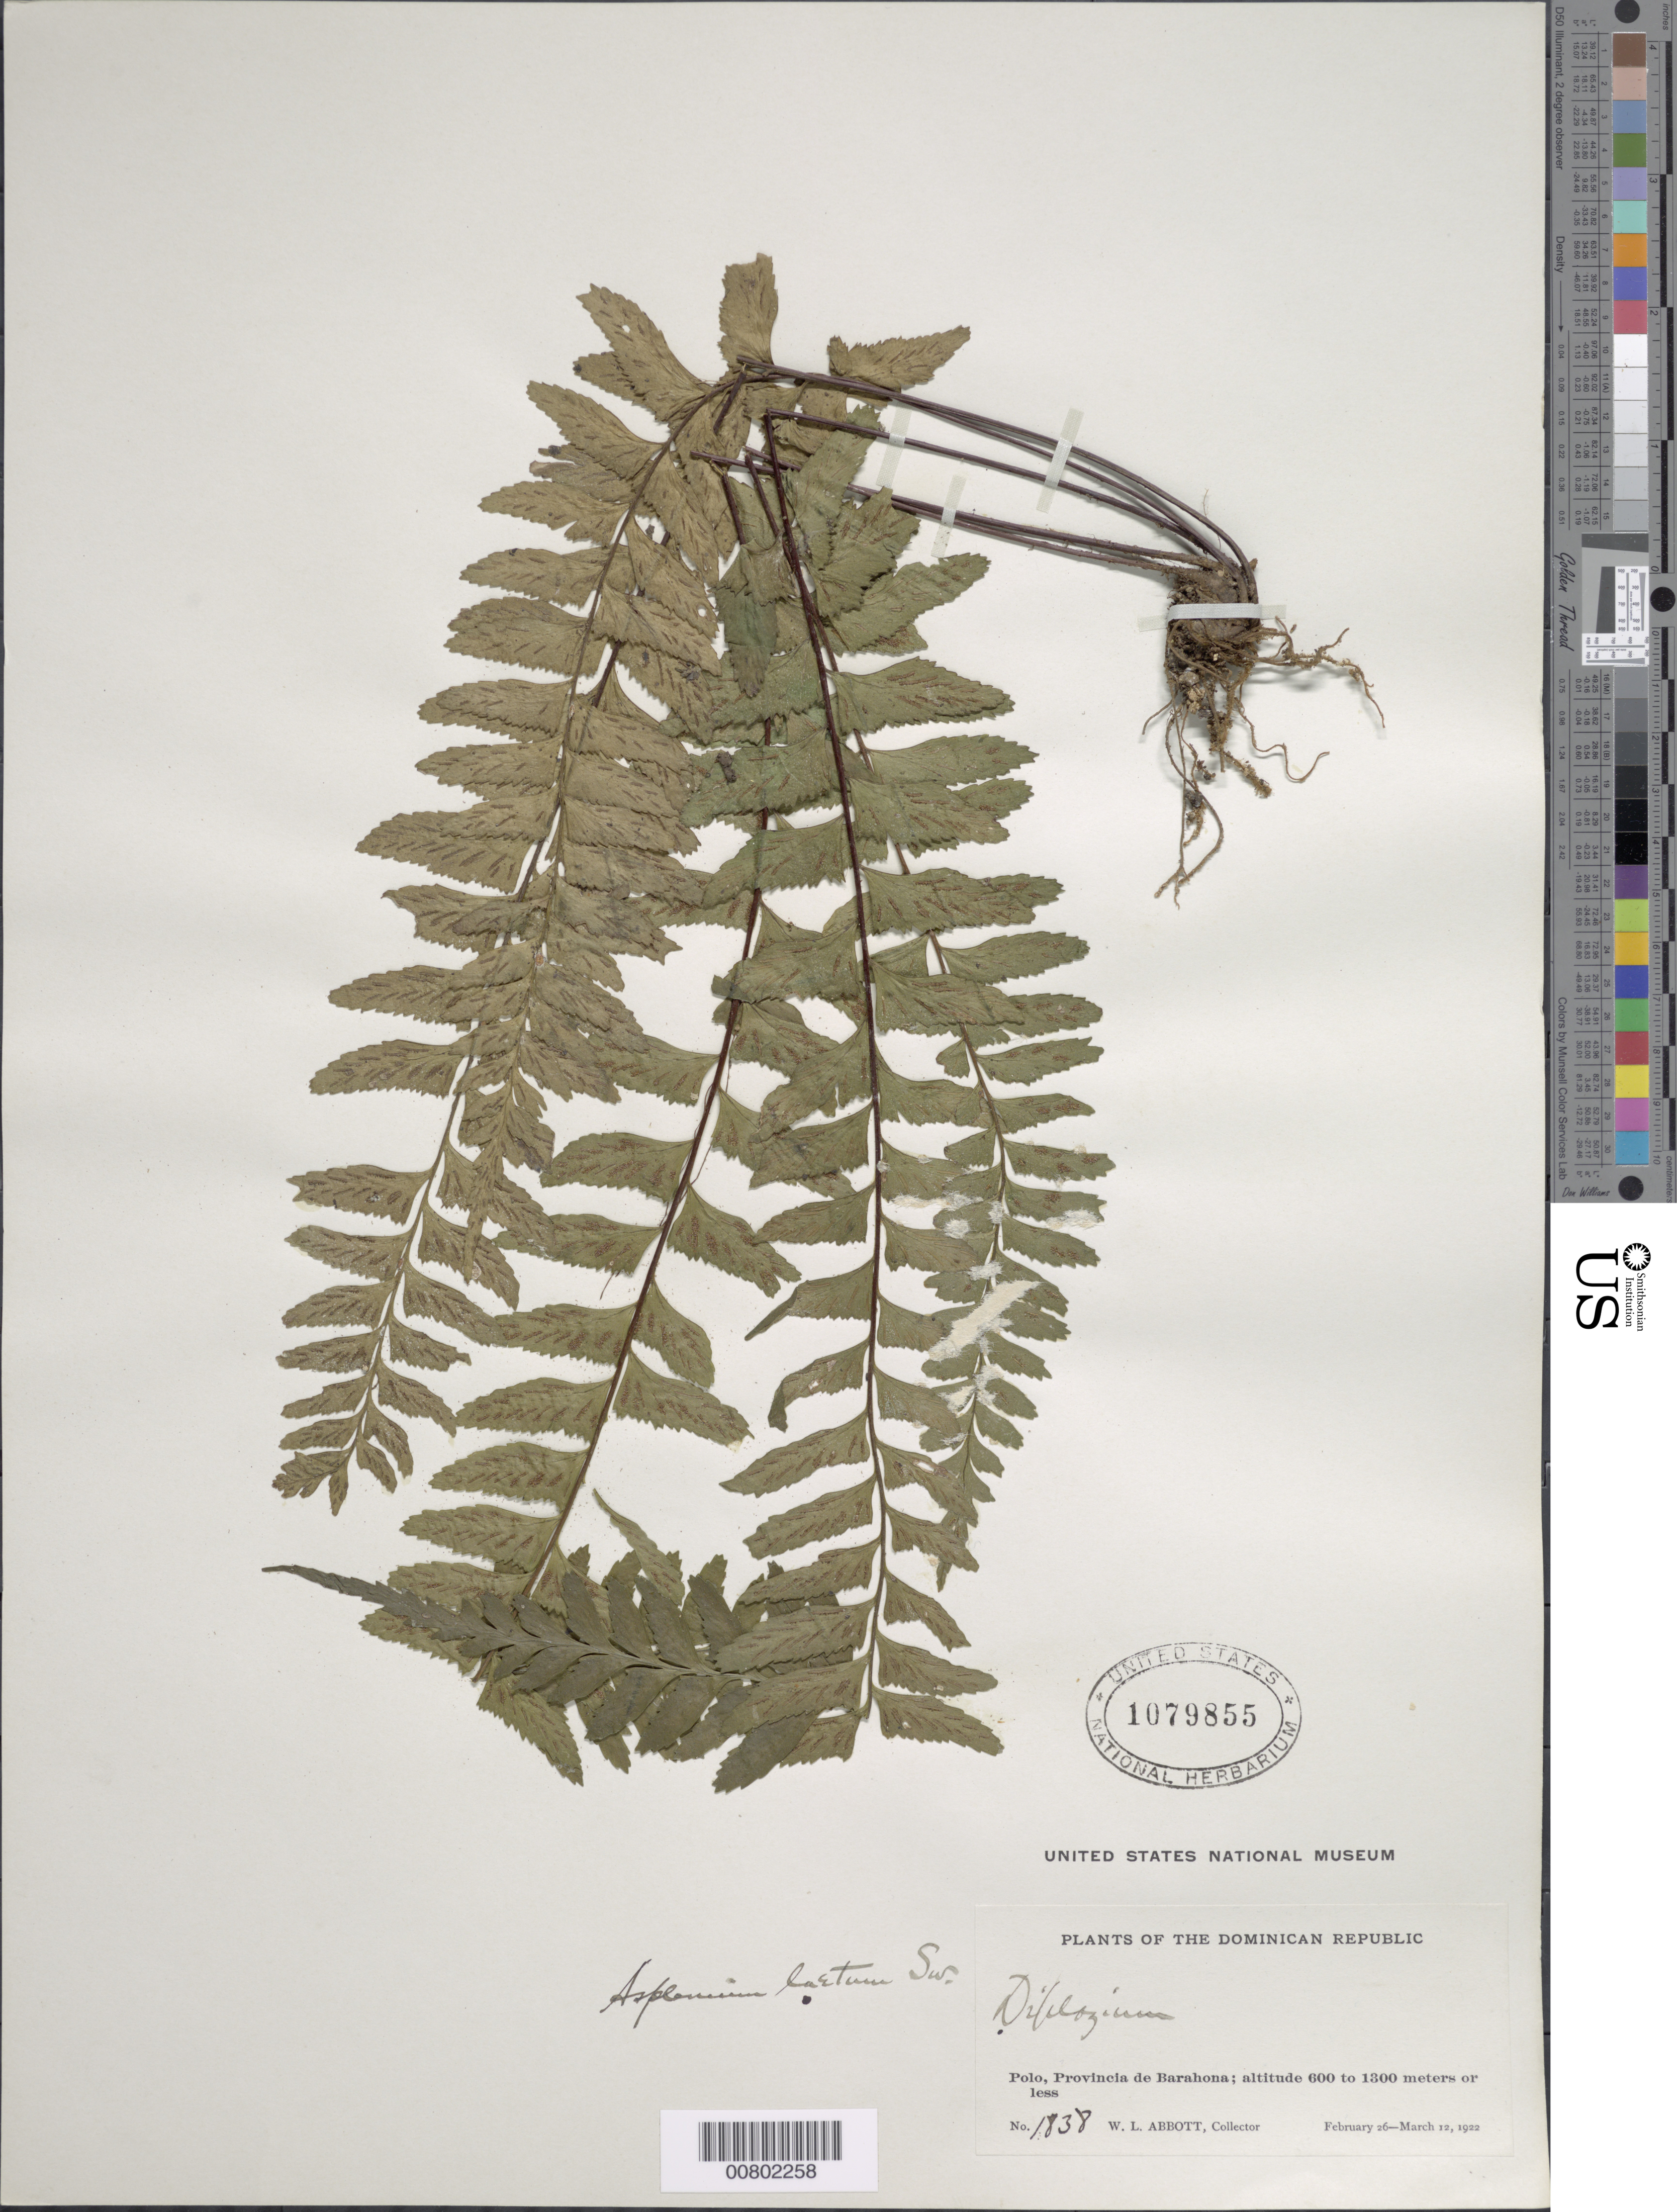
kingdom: Plantae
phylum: Tracheophyta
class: Polypodiopsida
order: Polypodiales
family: Aspleniaceae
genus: Asplenium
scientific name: Asplenium laetum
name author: Sw.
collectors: W. L. Abbott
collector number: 1838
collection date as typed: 26 Feb 1922 to 12 Mar 1922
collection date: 1922-02-26/1922-03-12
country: Dominican Republic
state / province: Barahona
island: Hispaniola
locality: Polo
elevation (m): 600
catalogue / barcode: US 1079855